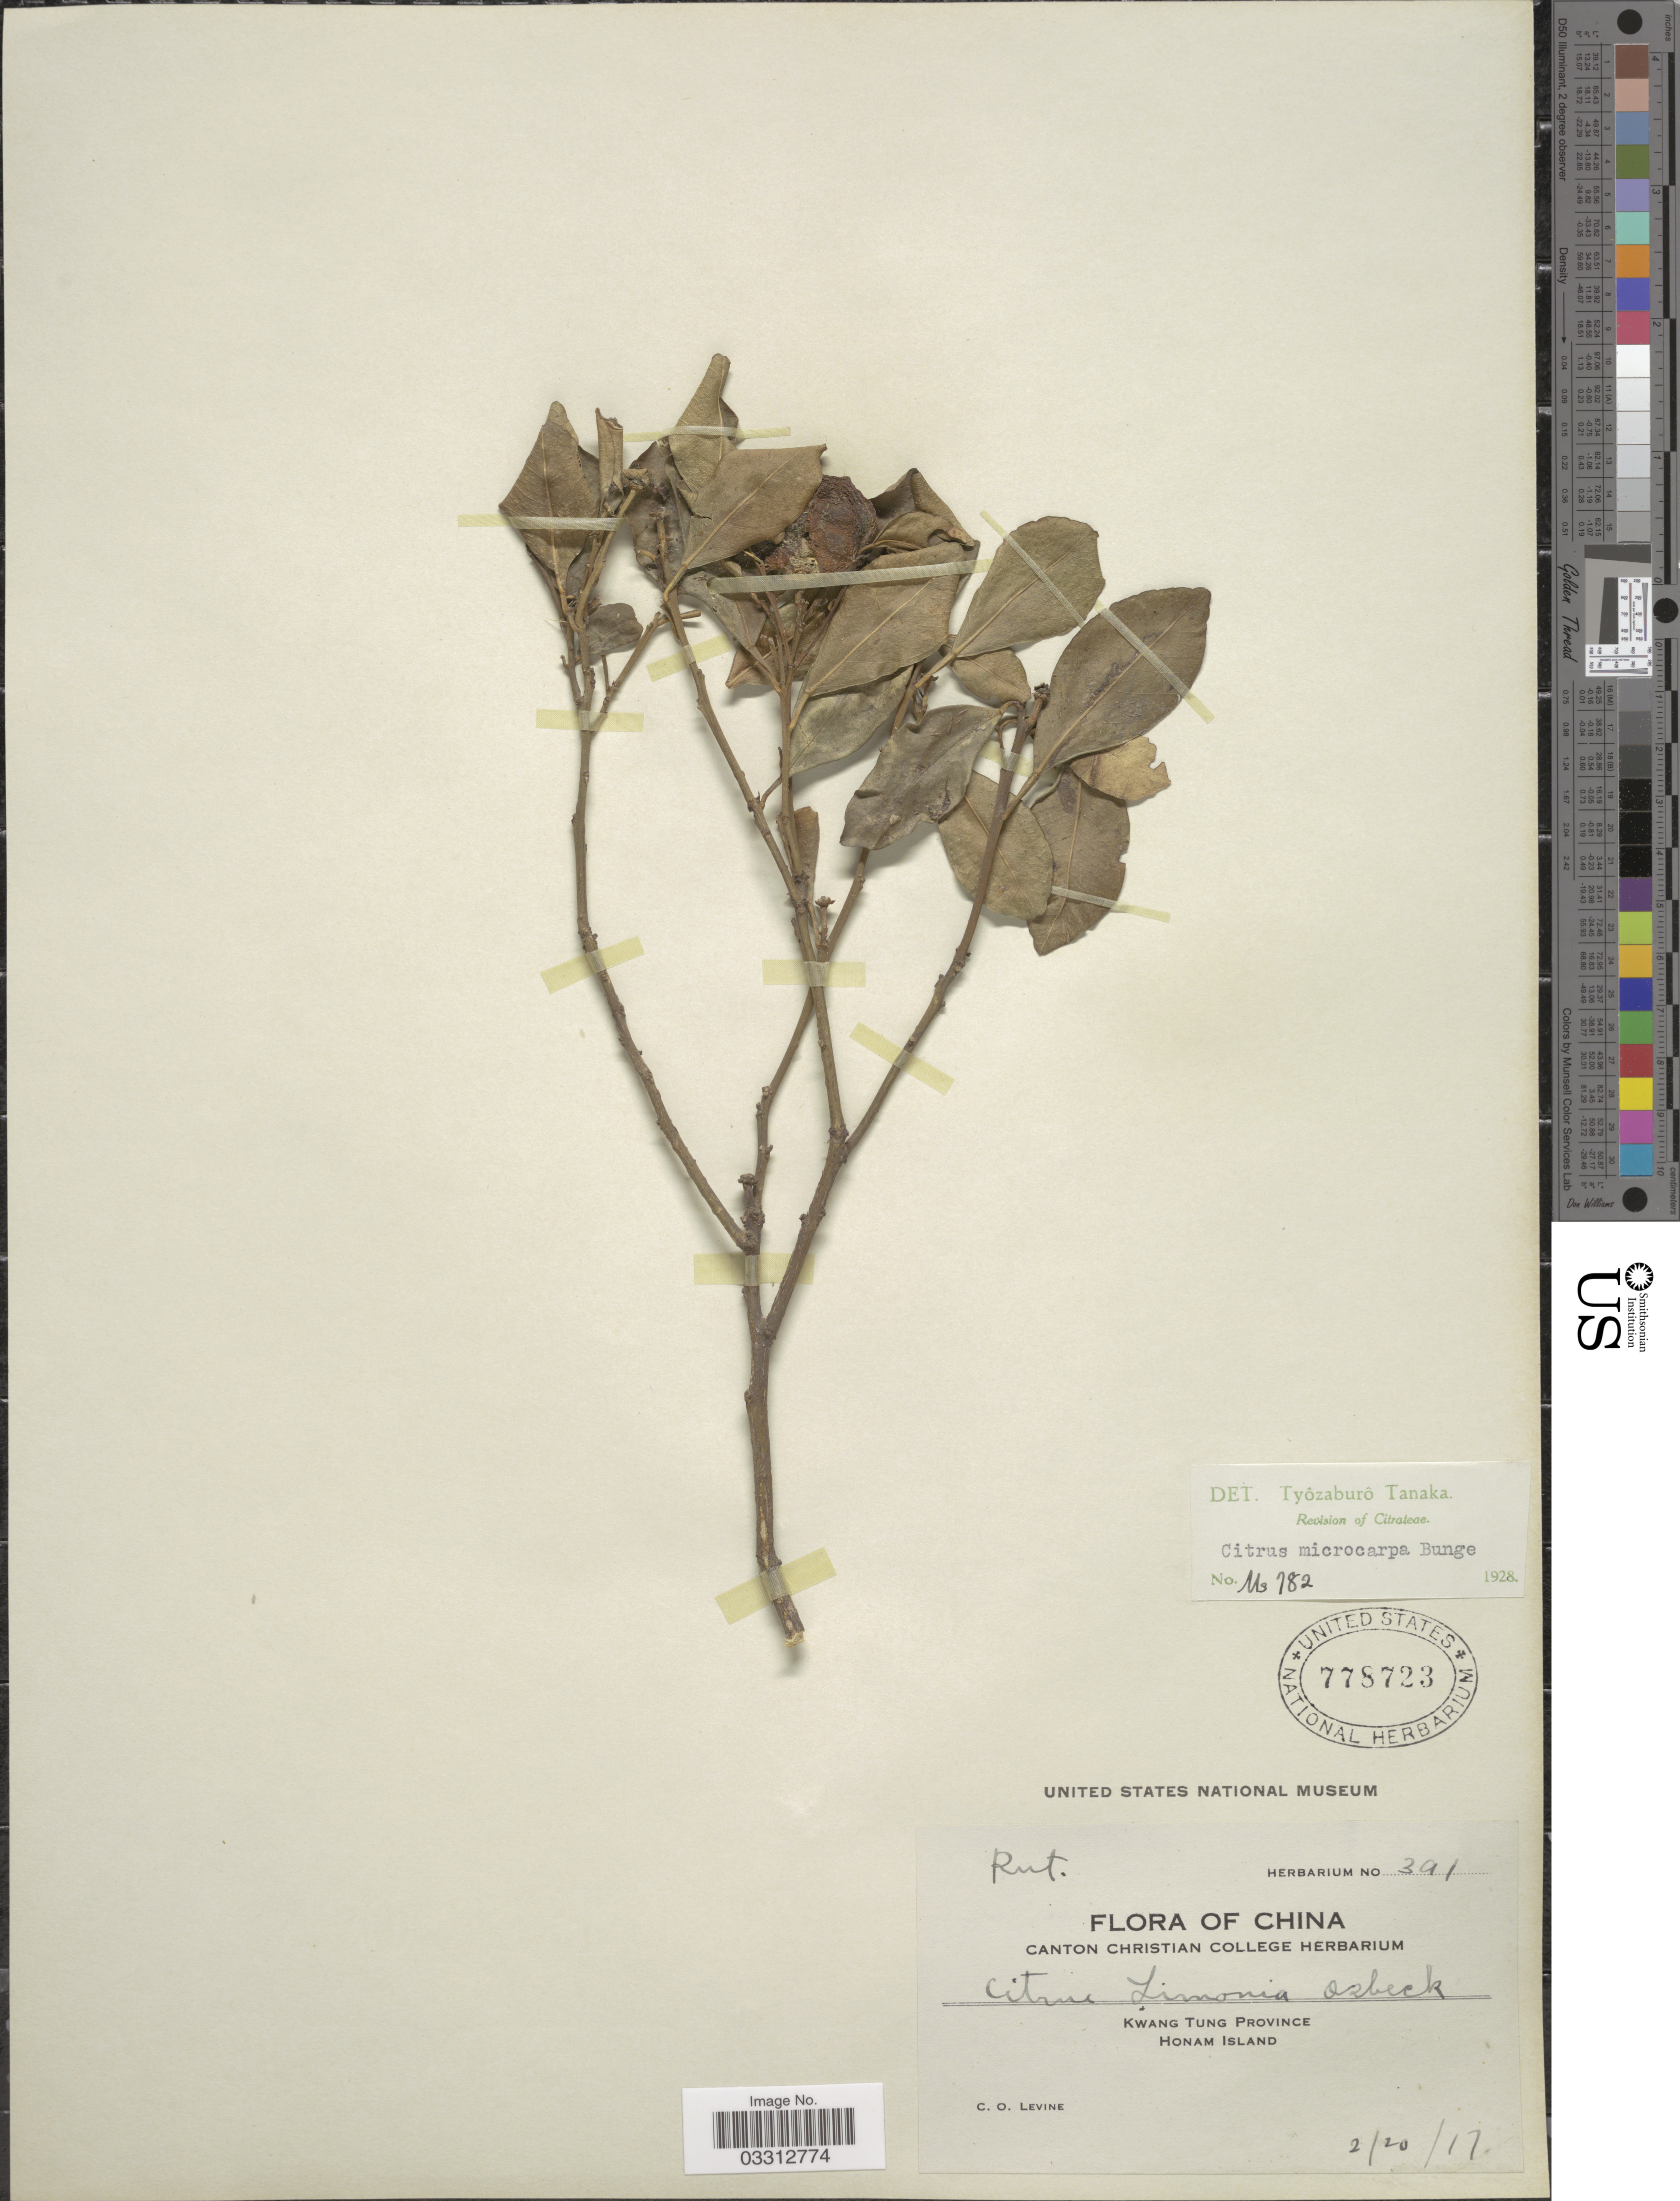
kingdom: Plantae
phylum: Tracheophyta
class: Magnoliopsida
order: Sapindales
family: Rutaceae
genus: Citrus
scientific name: Citrus x microcarpa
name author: Bunge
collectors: C. O. Levine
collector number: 391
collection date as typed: Transcribed d/m/y: 20/2/17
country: China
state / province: Guangdong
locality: Kwang Tung Province, Honam Island.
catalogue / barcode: US 778723